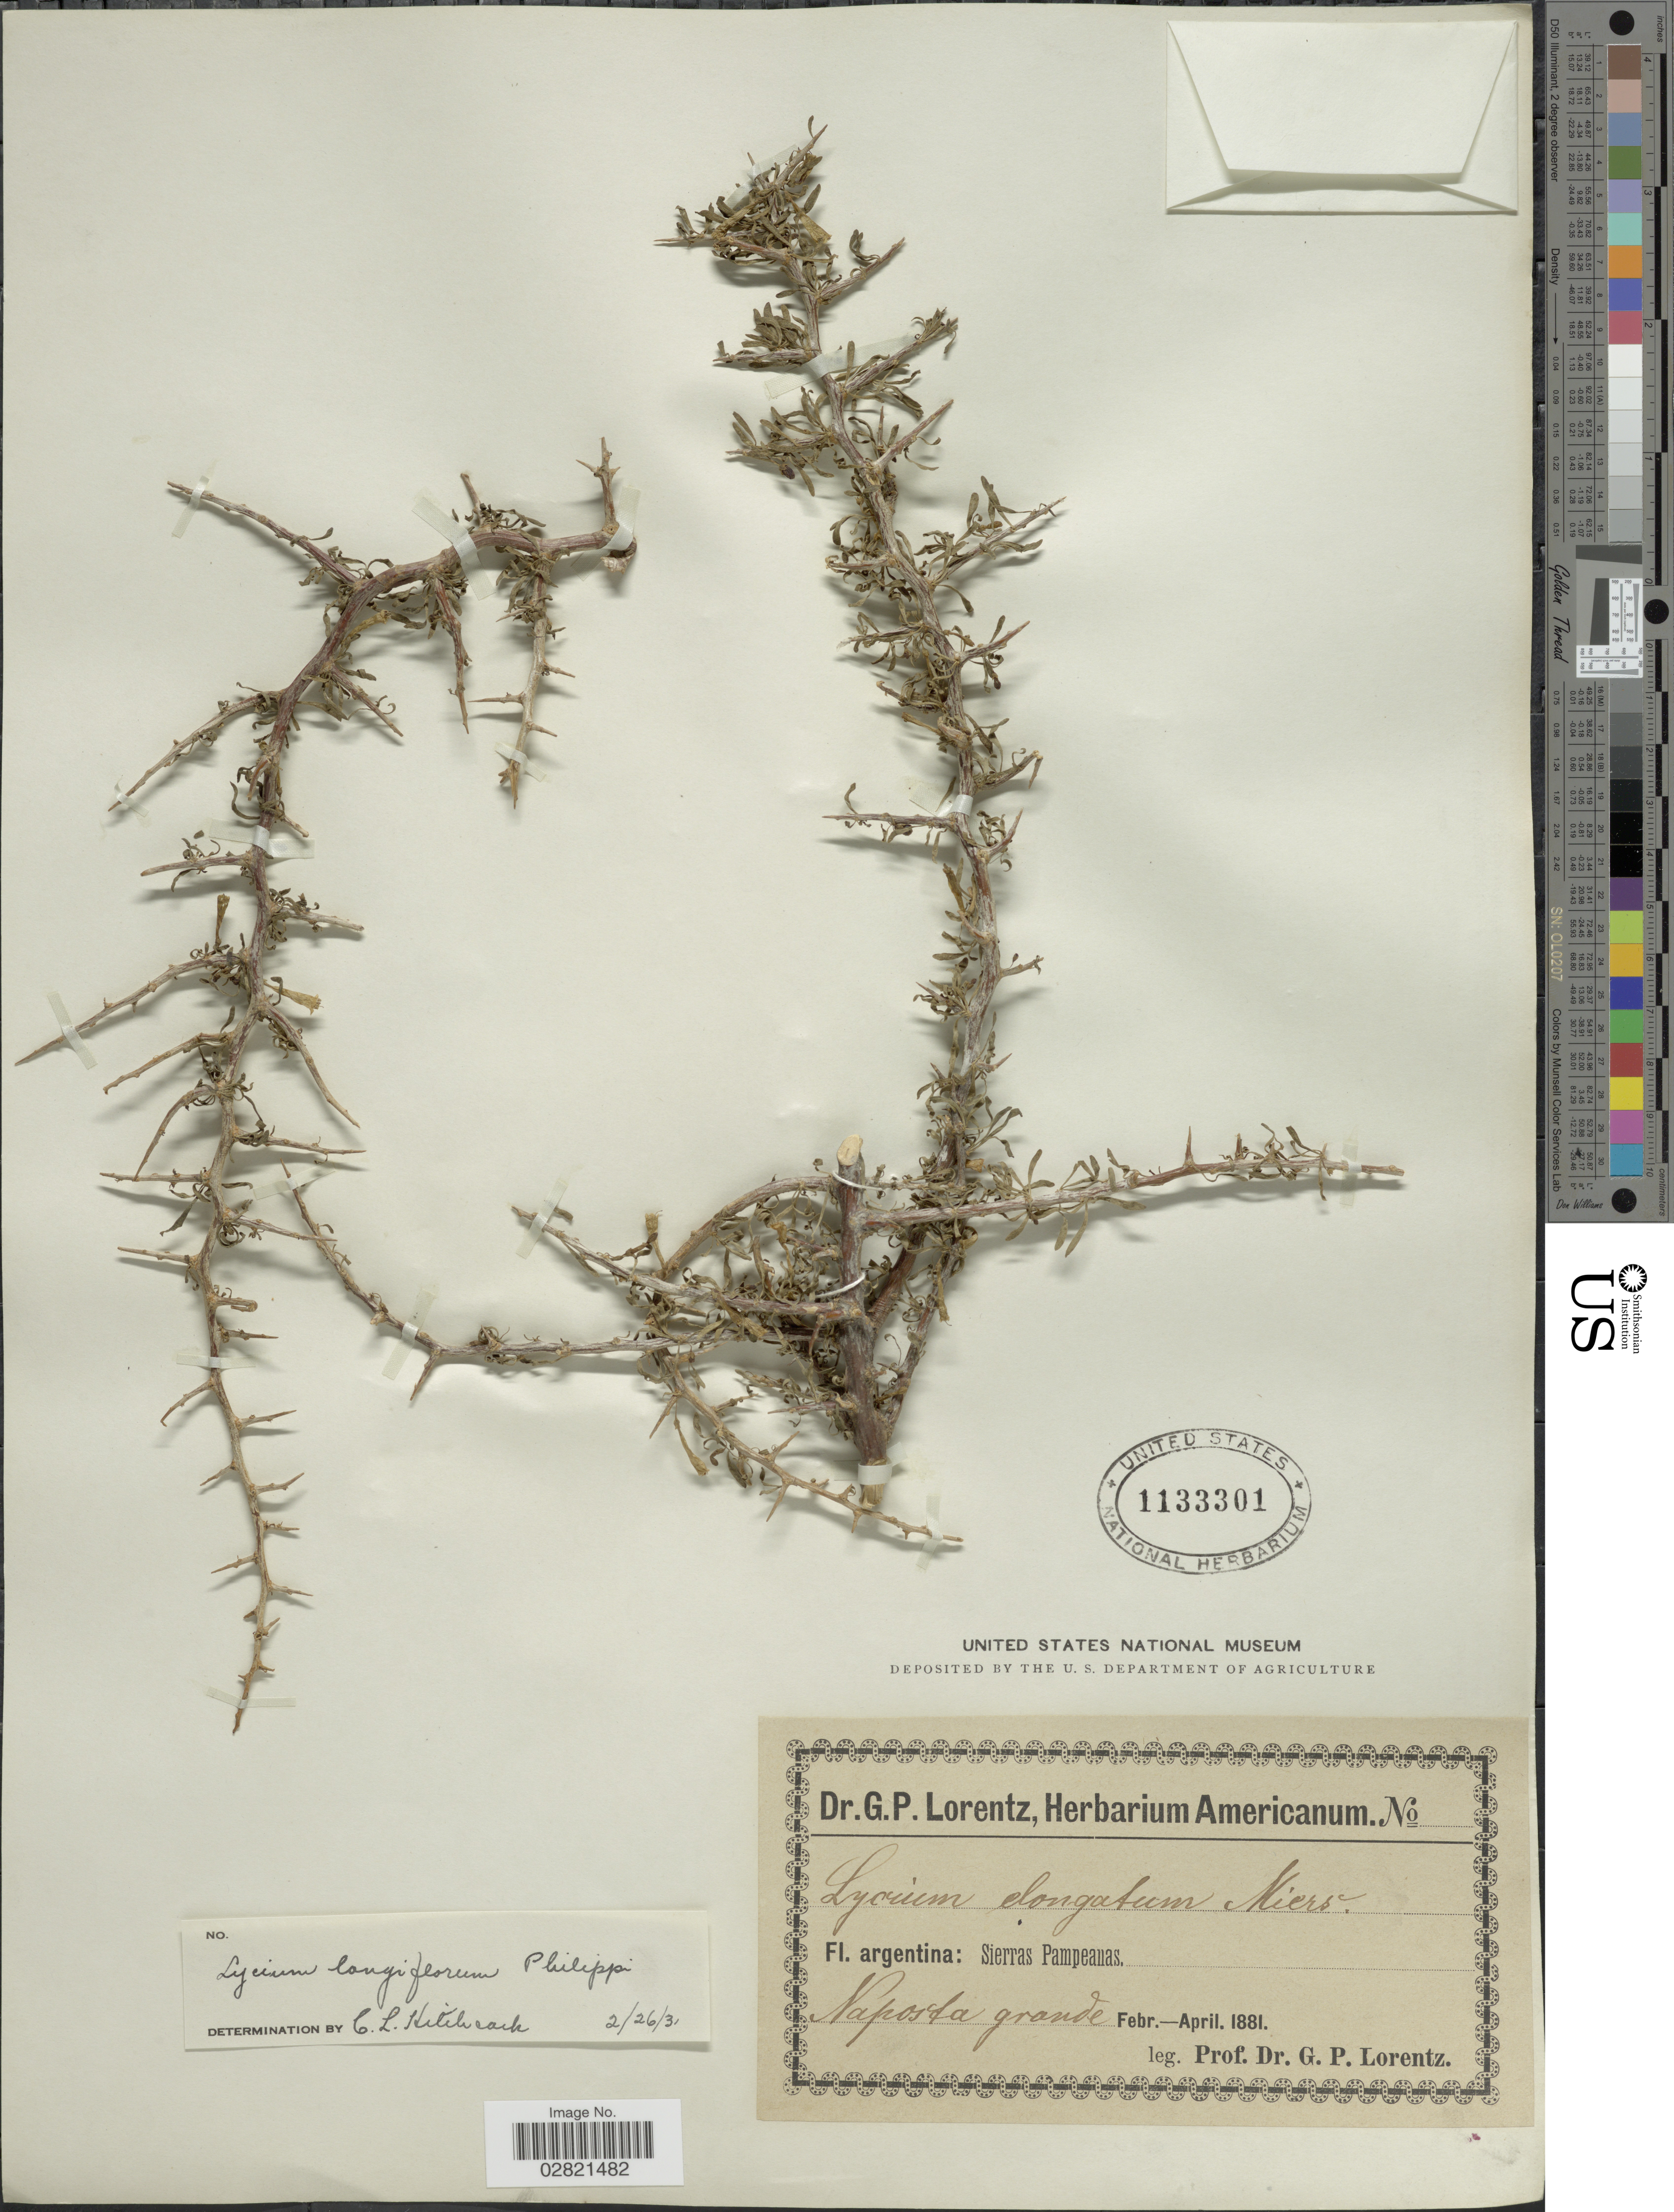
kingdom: Plantae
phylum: Tracheophyta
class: Magnoliopsida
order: Solanales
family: Solanaceae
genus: Lycium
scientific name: Lycium gilliesianum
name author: Miers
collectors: P. G. Lorentz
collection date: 1881-02/1881-04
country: Argentina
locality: Sierras Pampeanas. Naposta grande.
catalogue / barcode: US 1133301